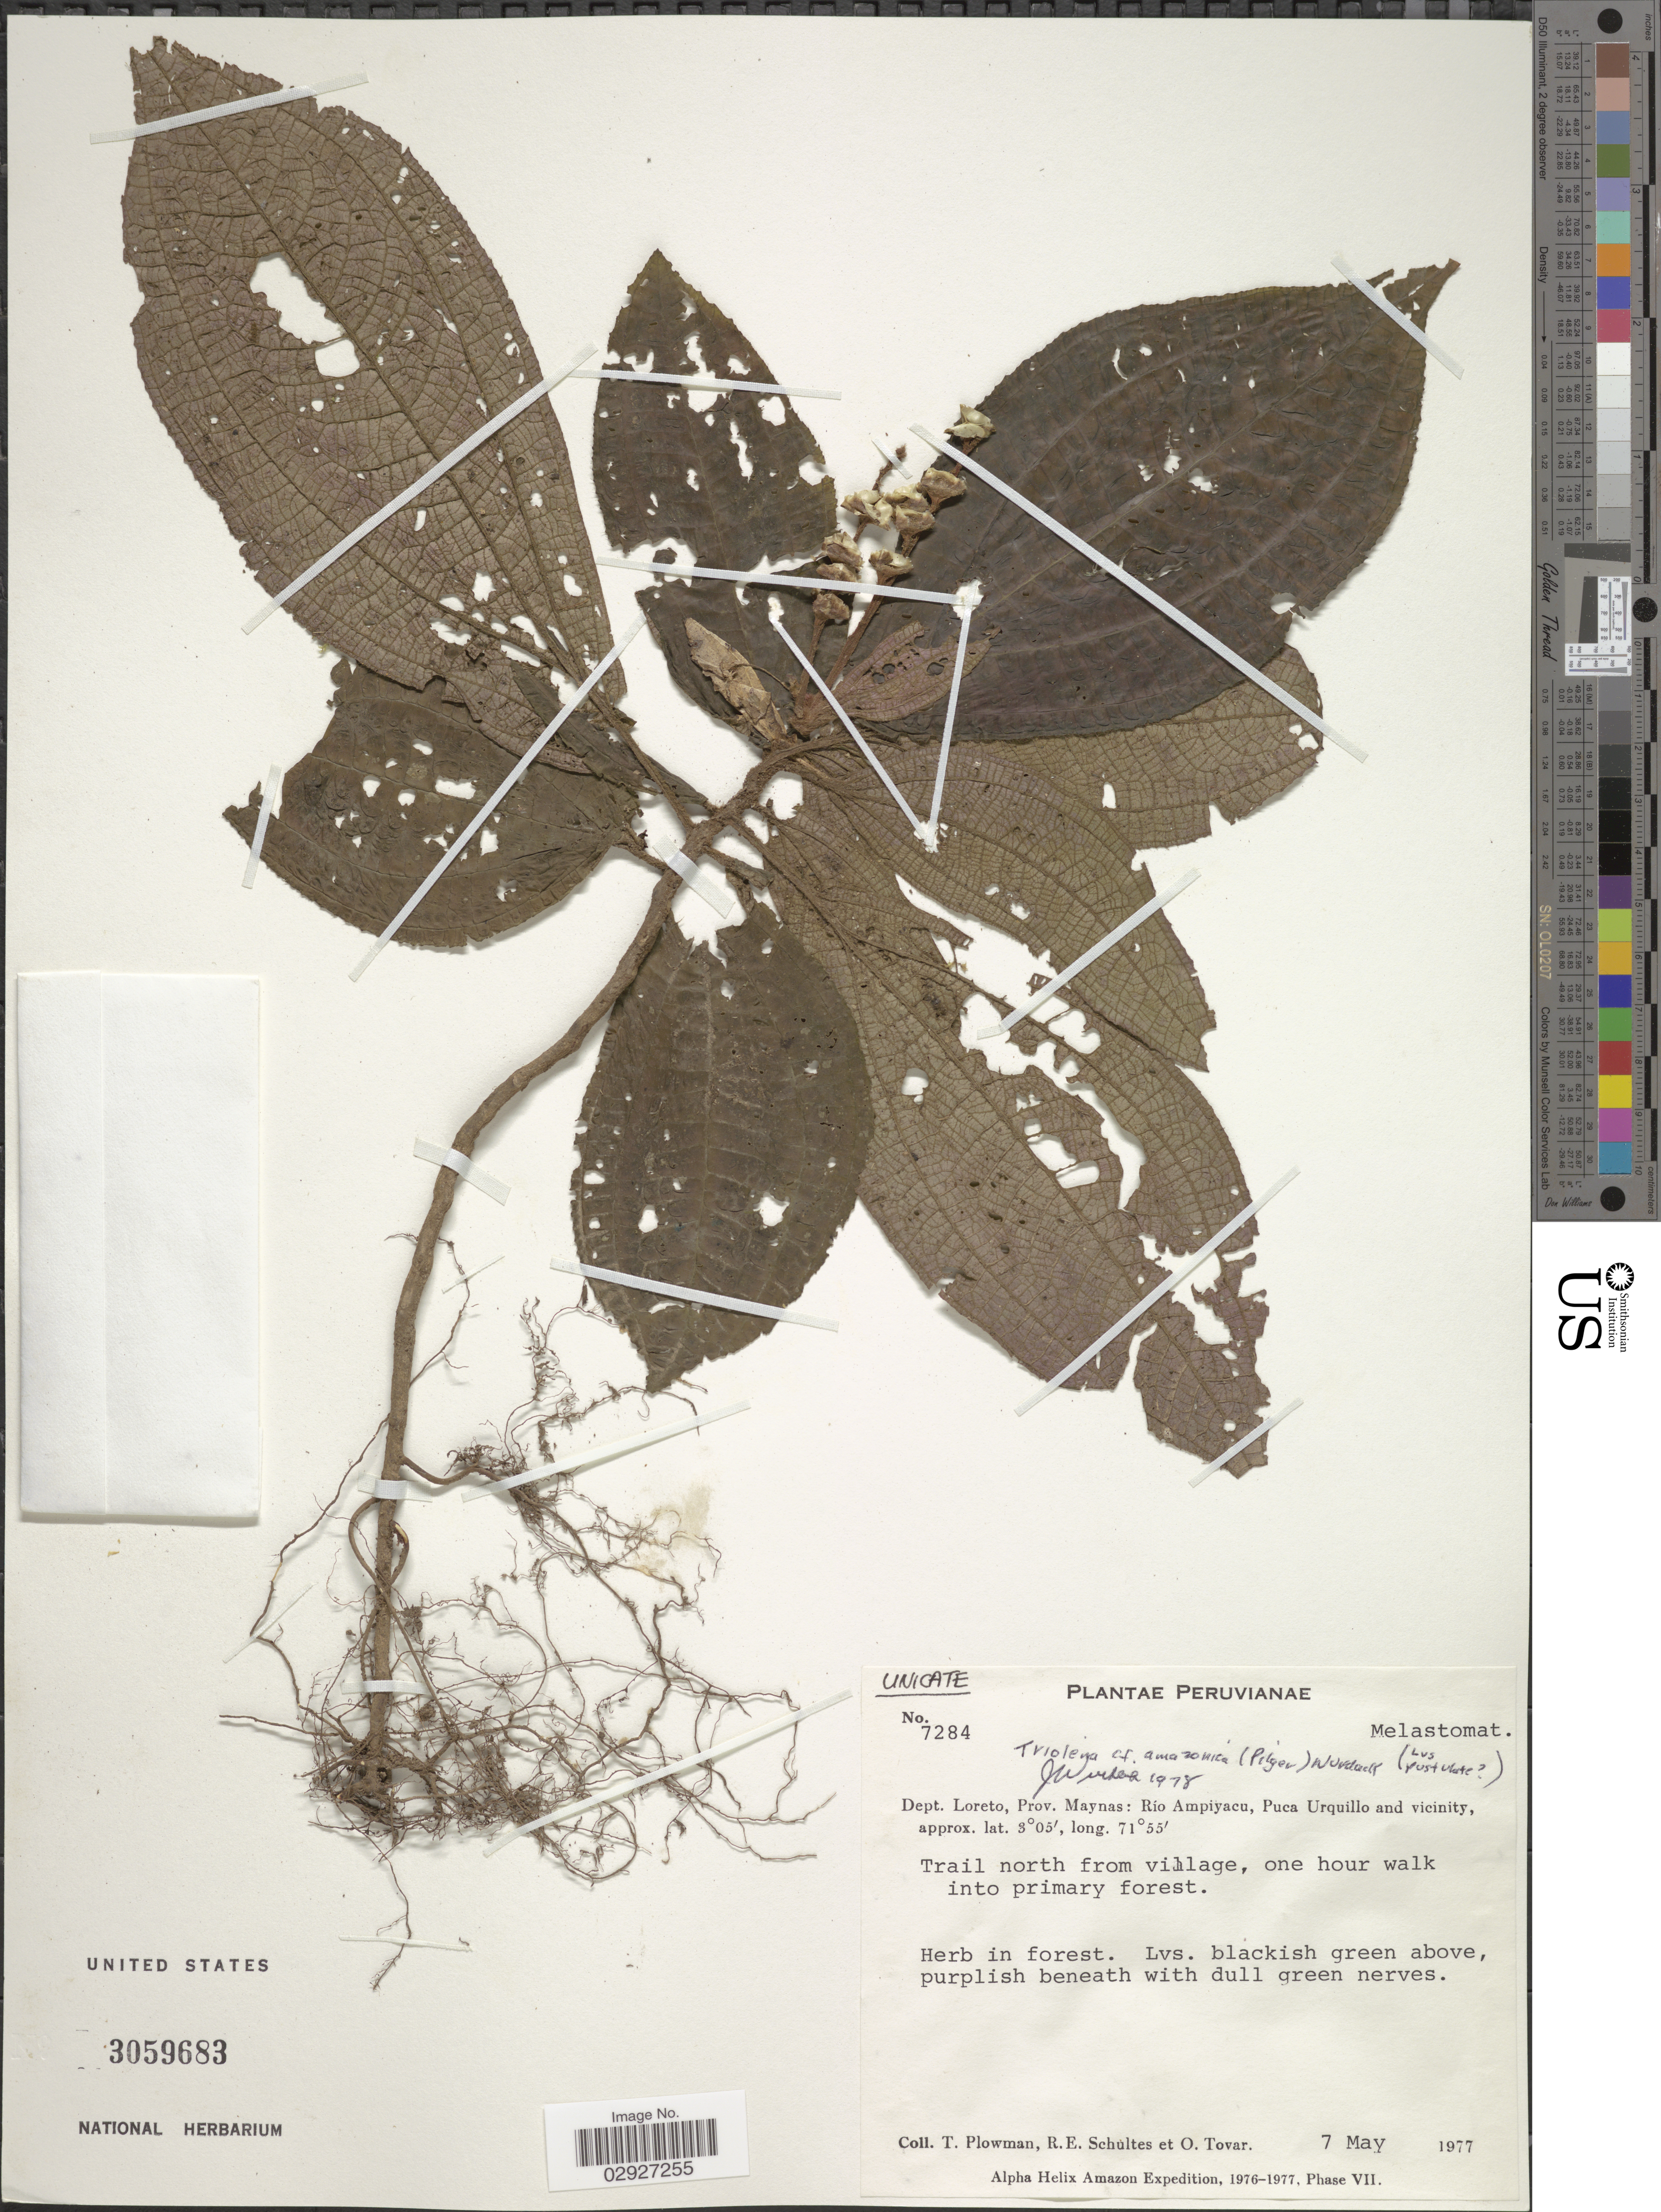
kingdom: Plantae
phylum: Tracheophyta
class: Magnoliopsida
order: Myrtales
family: Melastomataceae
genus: Triolena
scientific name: Triolena amazonica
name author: (Pilg.)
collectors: T. Plowman, R. E. Schultes & Ó. Tovar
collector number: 7284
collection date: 1977-05-07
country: Peru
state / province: Loreto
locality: Dept. Loreto, Prov. Maynas: Rio Ampiyacu, Puca Urquillo and vicinity, Trail north from village, on hour walk into primary forest.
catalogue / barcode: US 3059683